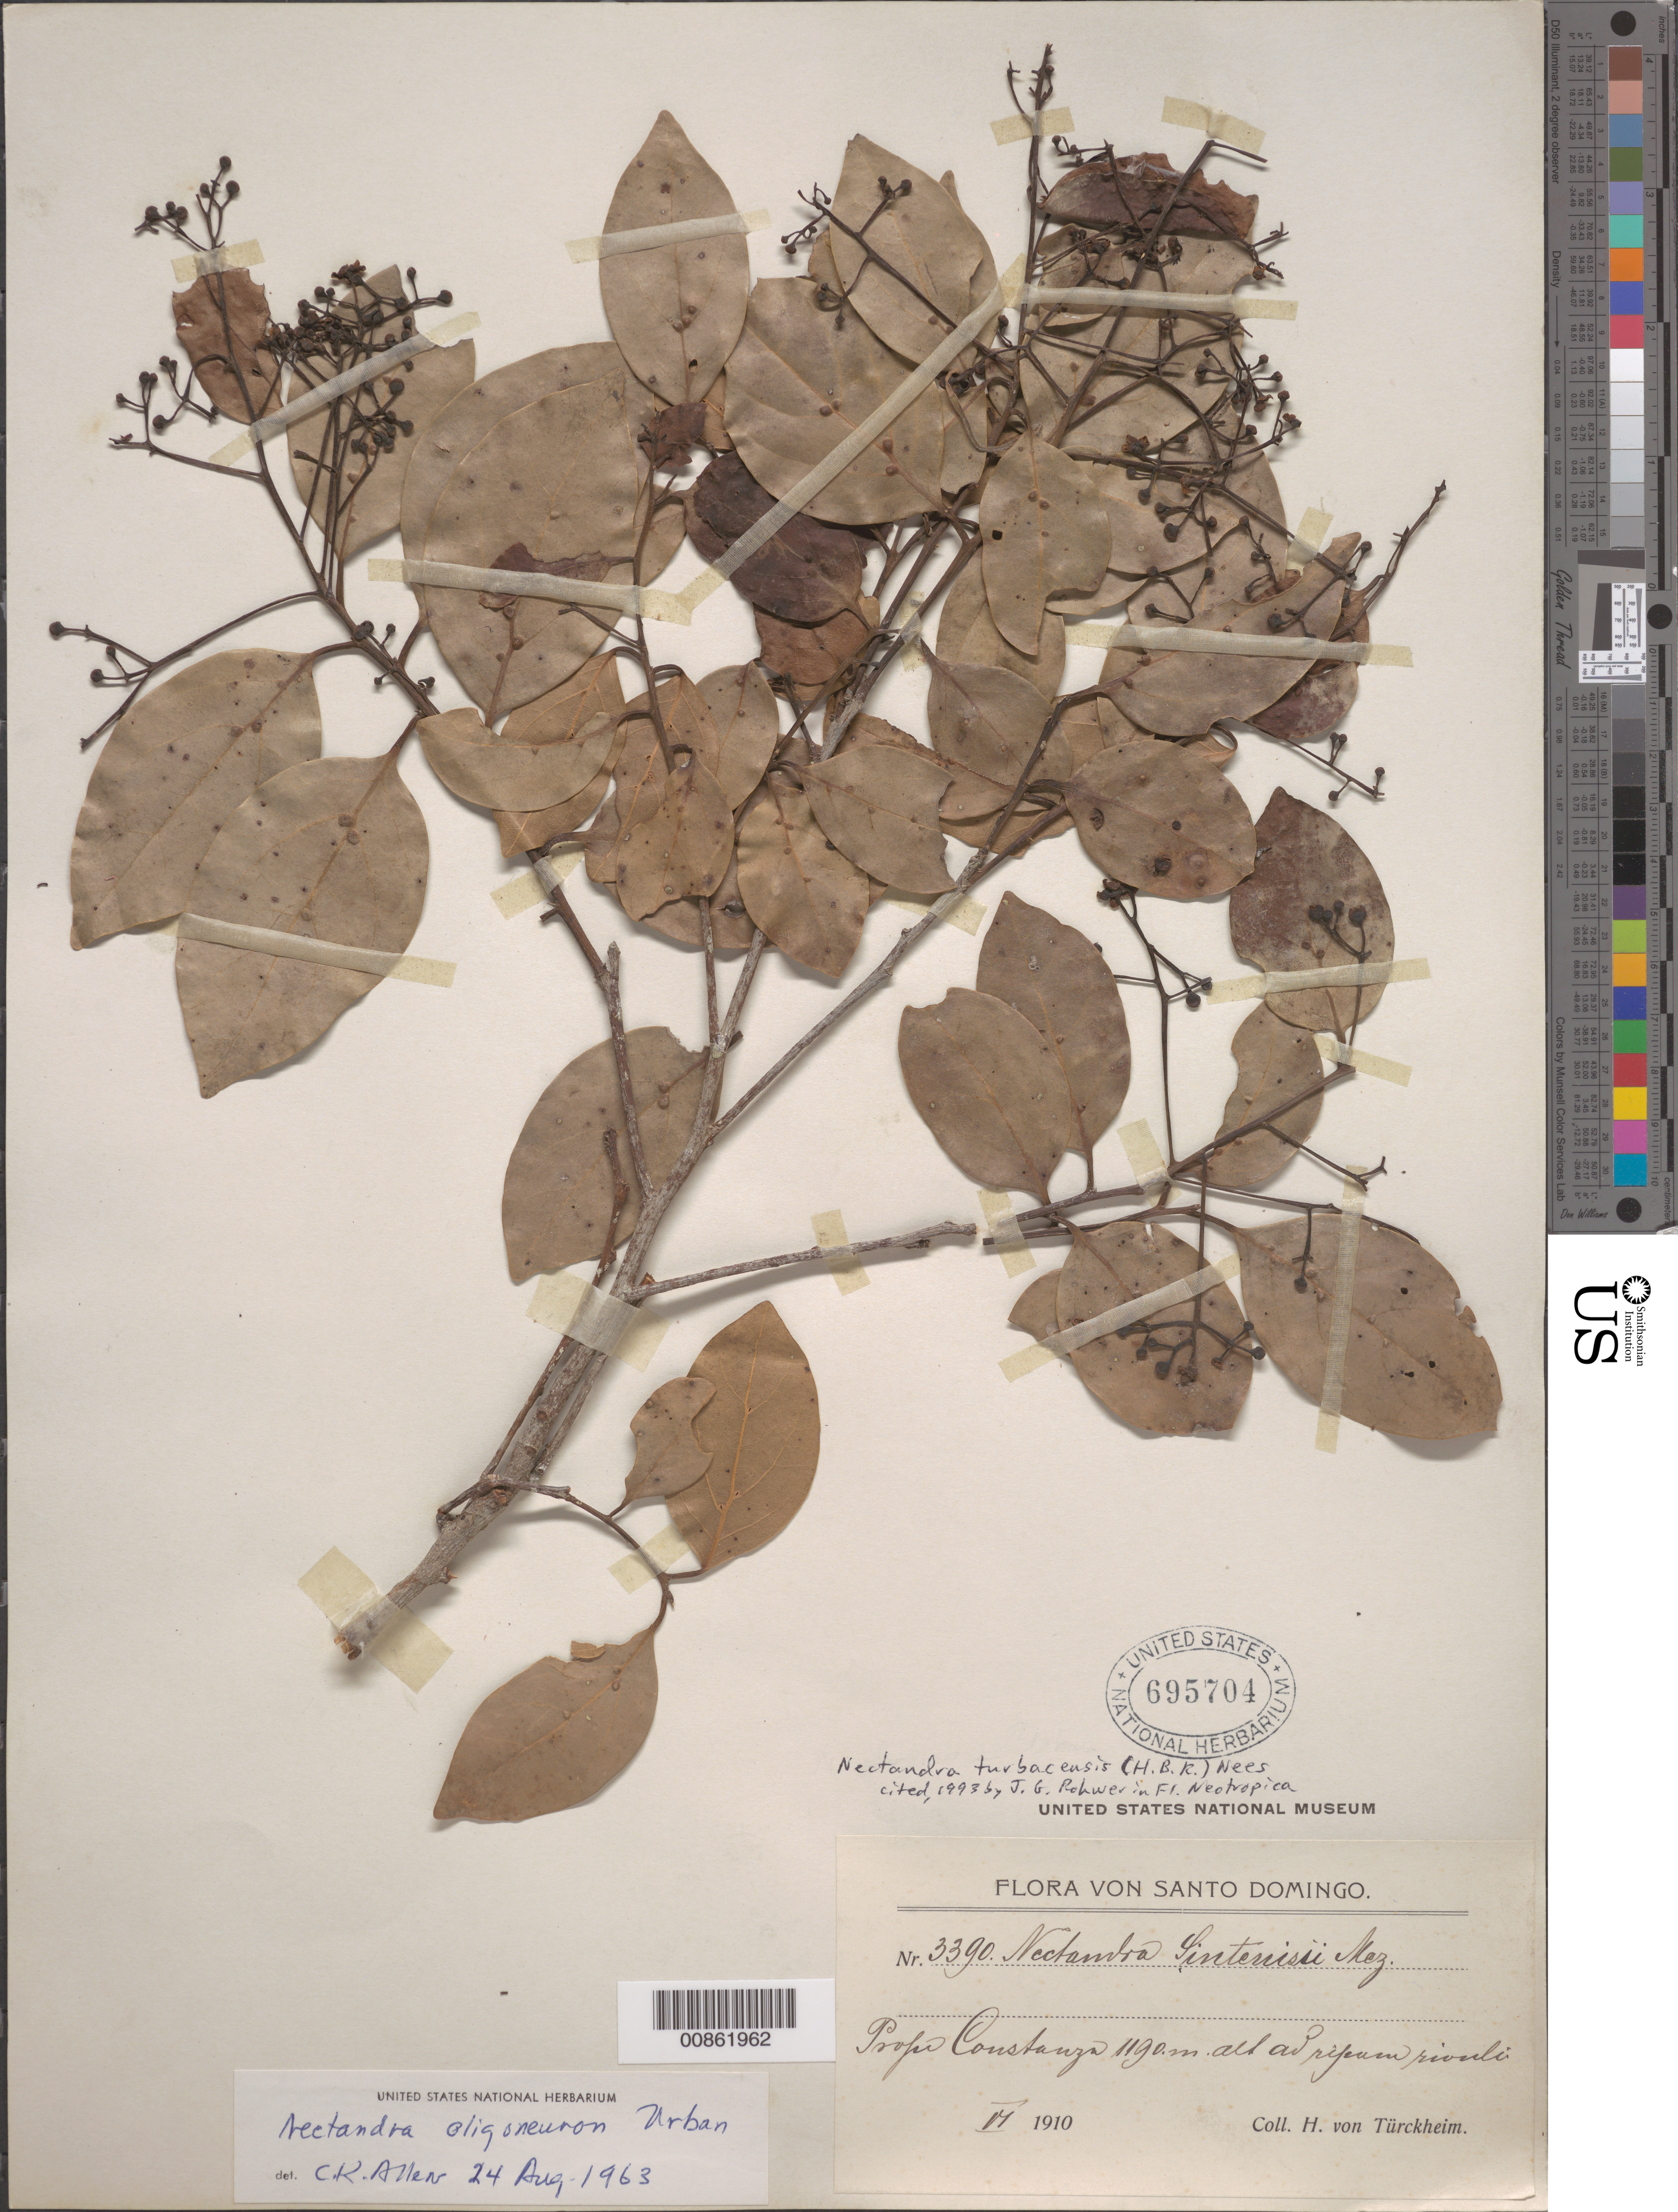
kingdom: Plantae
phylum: Tracheophyta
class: Magnoliopsida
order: Laurales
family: Lauraceae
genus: Nectandra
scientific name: Nectandra turbacensis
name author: (Kunth) Nees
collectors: H. von Türckheim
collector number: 3390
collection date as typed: Jun 1910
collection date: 1910-06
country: Dominican Republic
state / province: La Vega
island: Hispaniola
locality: Prope Constanza.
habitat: Ripum rivuli.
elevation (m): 1190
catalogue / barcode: US 695704